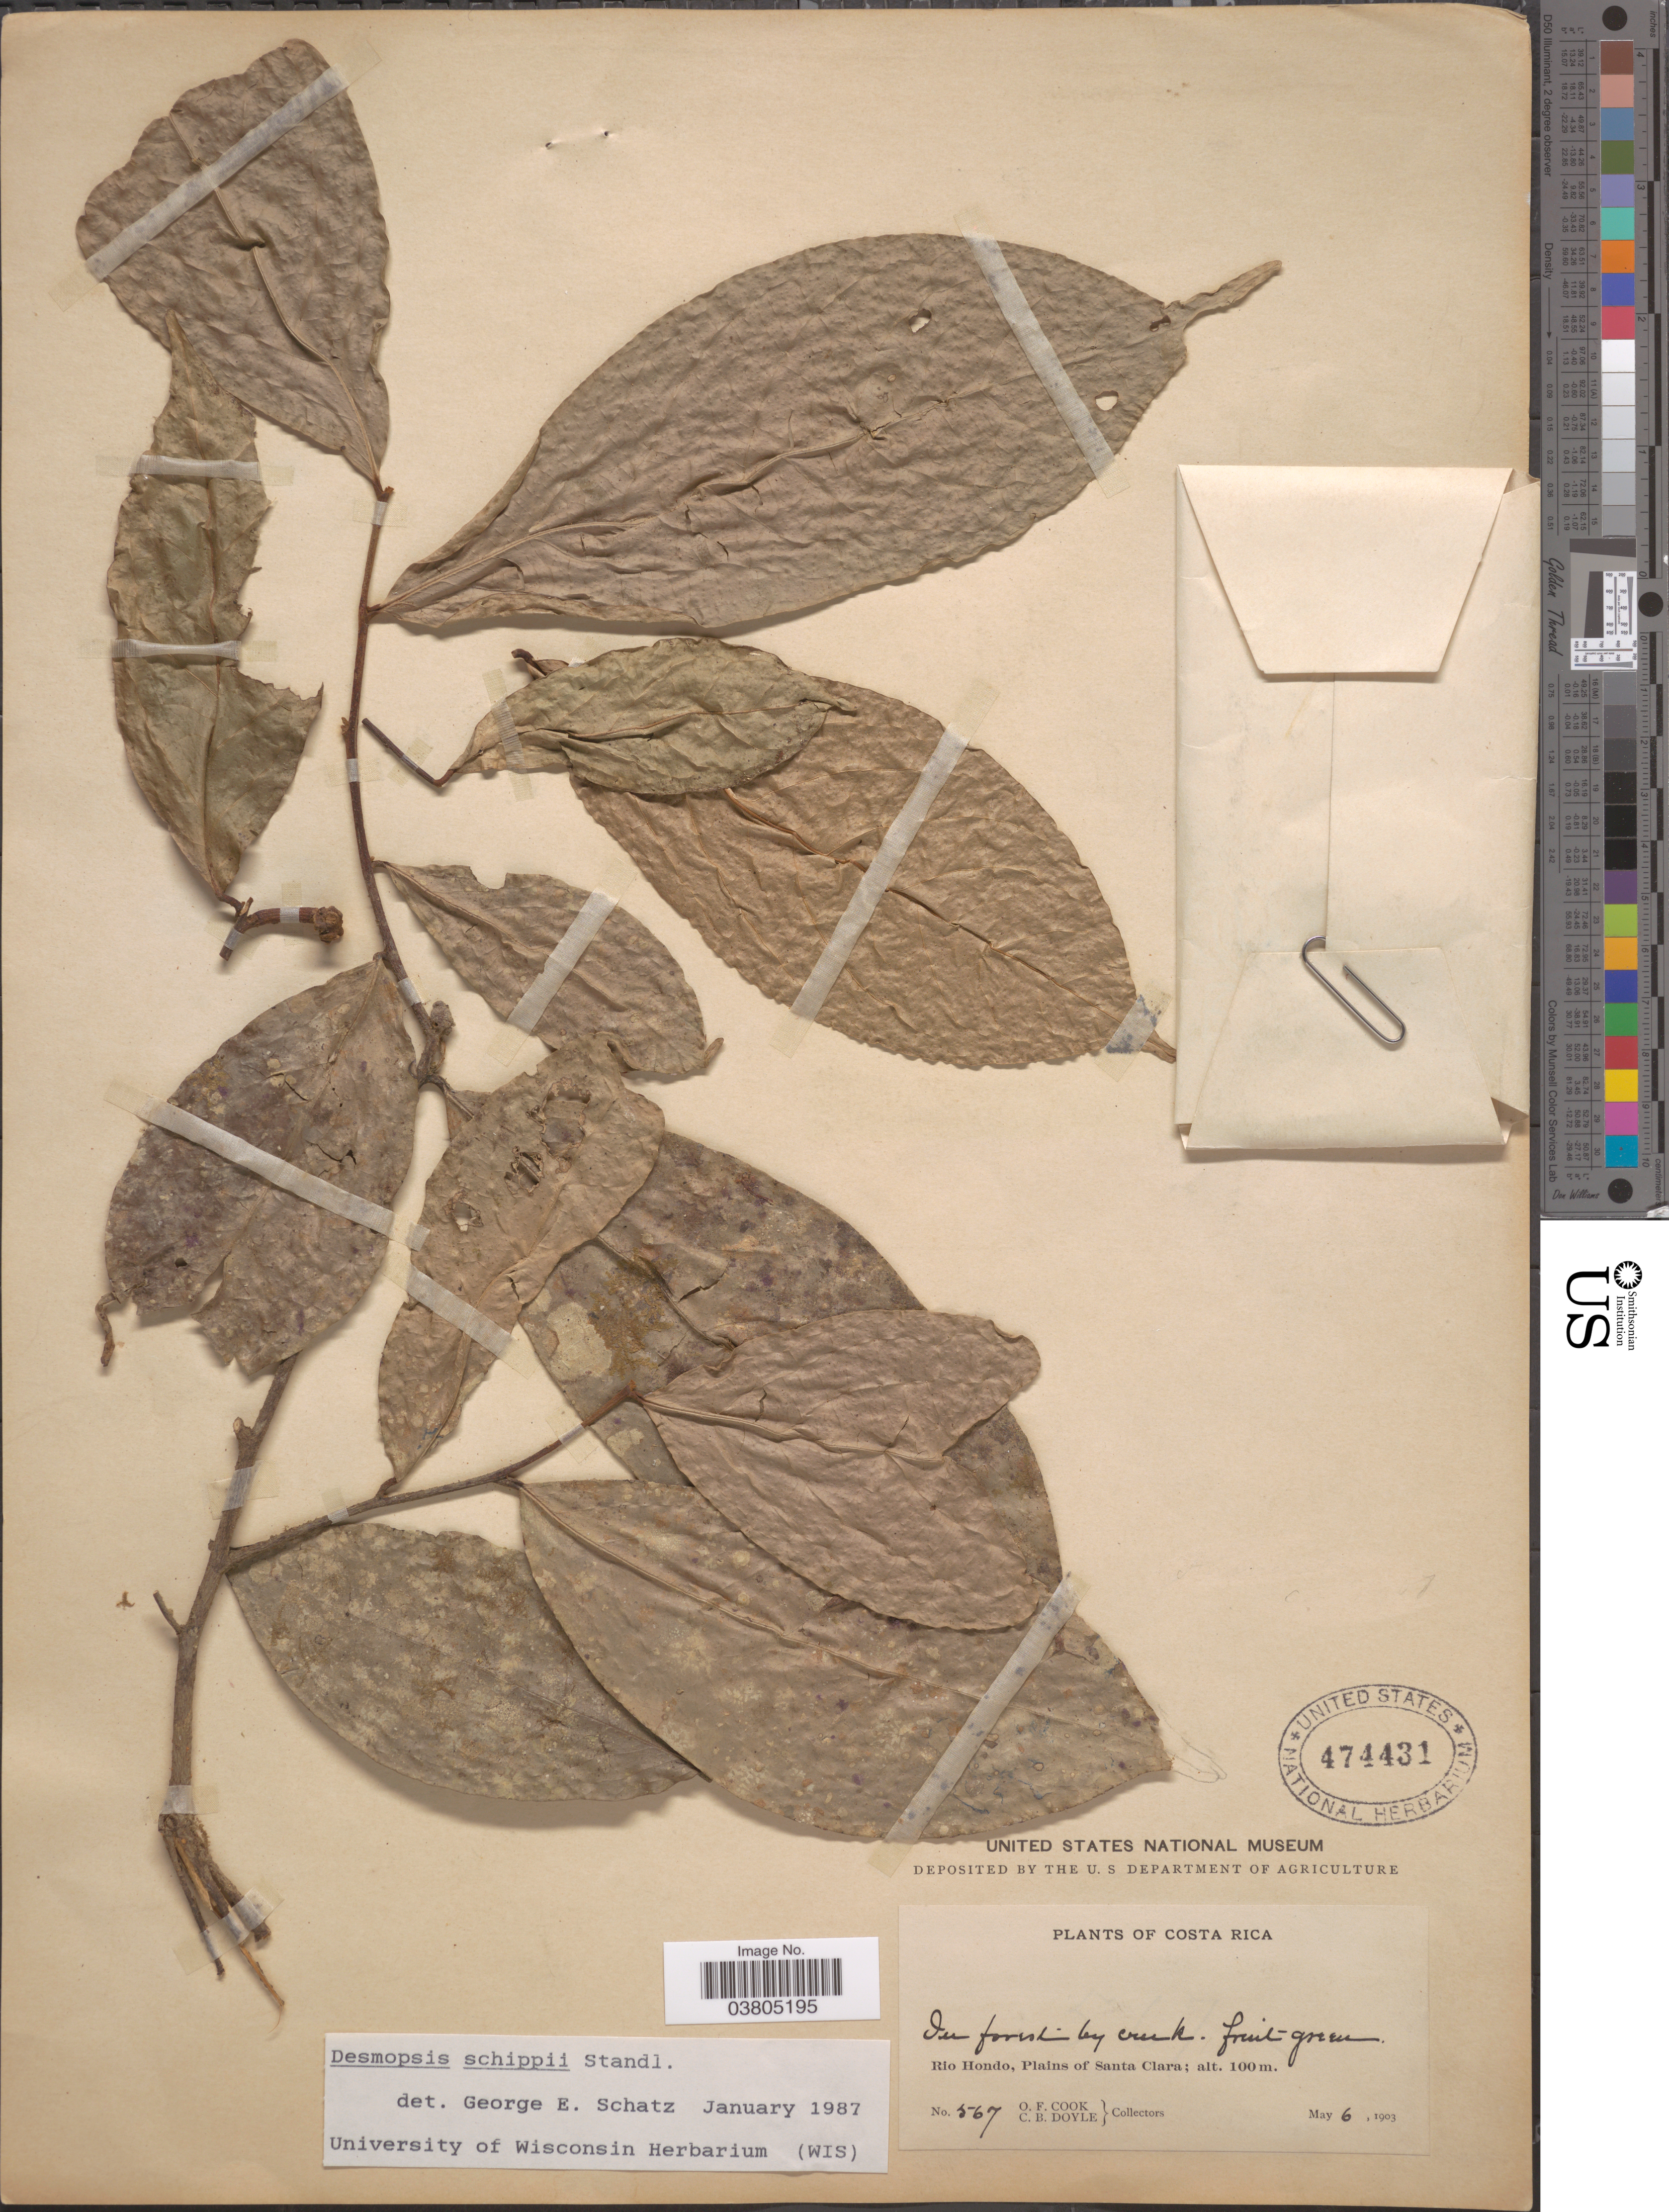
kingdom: Plantae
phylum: Tracheophyta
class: Magnoliopsida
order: Magnoliales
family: Annonaceae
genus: Desmopsis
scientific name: Desmopsis schippii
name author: Standl.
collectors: O. F. Cook & C. Doyle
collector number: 567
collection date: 1903-05-06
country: Costa Rica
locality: Rio Hondo, Plains of Santa Clara.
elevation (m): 100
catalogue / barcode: US 474431